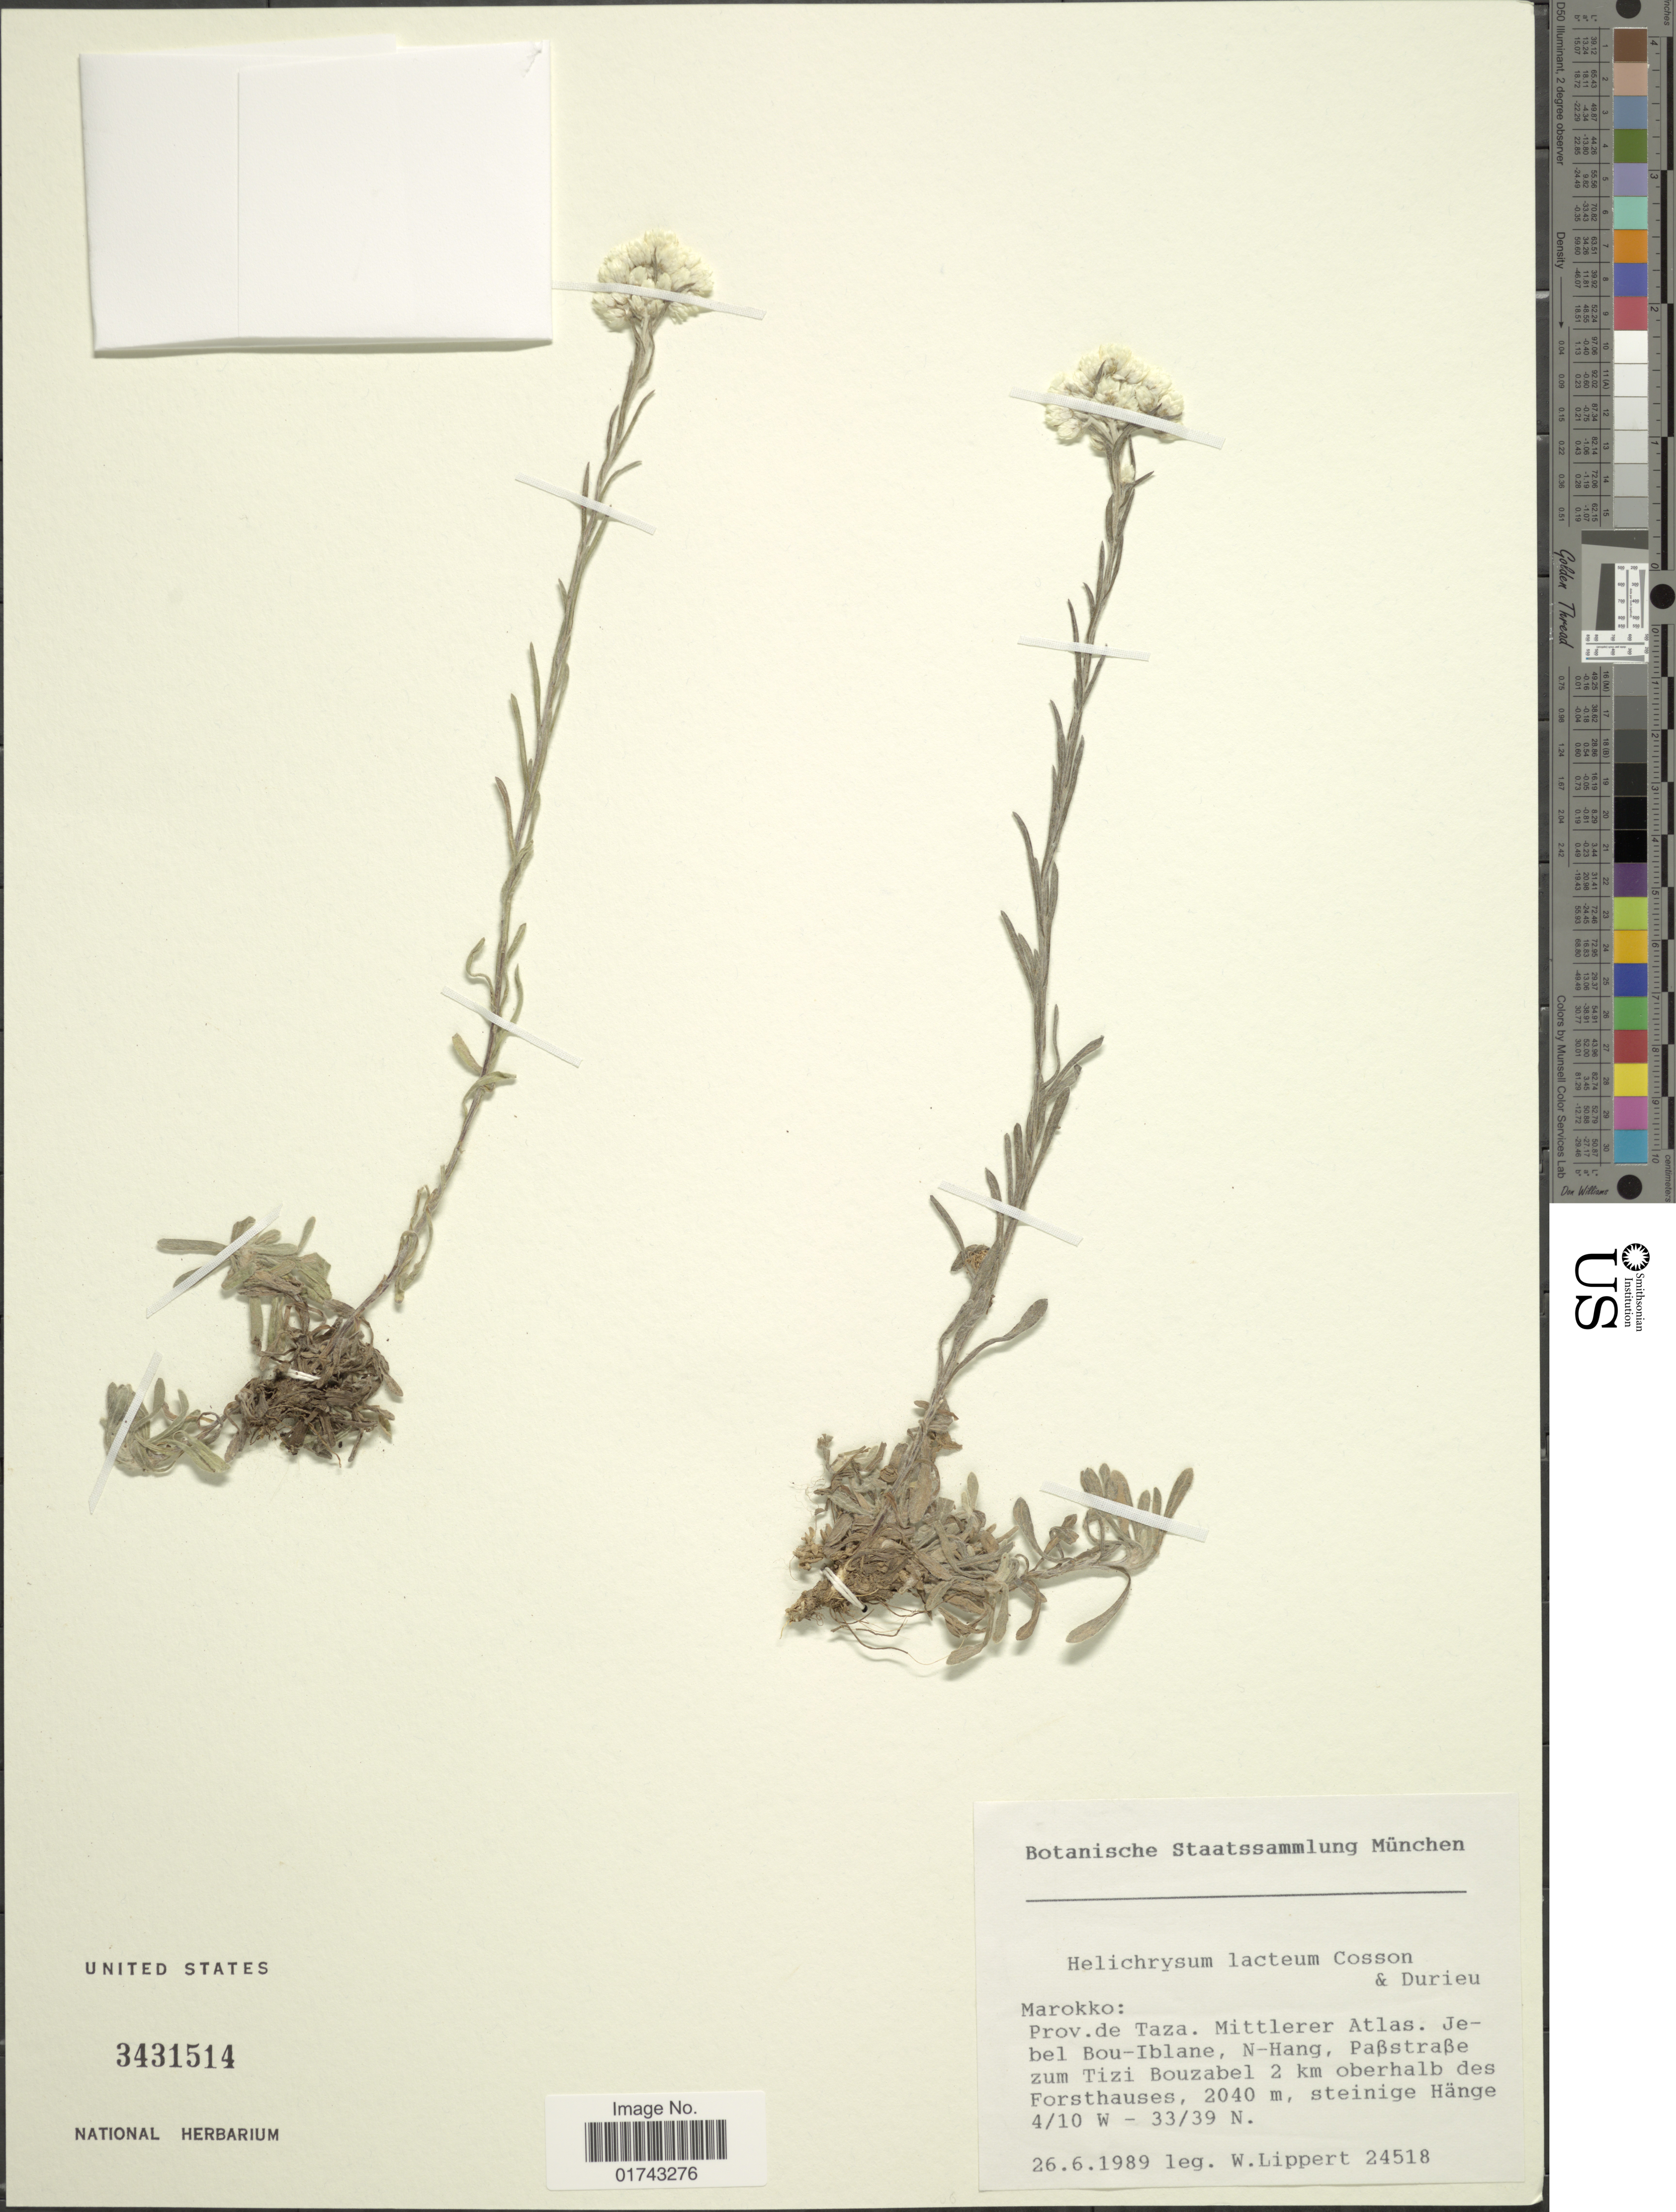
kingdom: Plantae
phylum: Tracheophyta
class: Magnoliopsida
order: Asterales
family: Asteraceae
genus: Helichrysum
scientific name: Helichrysum lacteum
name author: Coss. & Durieu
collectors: W. Lippert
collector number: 24518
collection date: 1989-06-26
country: Morocco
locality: Marokko: Prov. de Taza, Mittlerer Atlas, Jebel Bou-Iblane, N-Hang, Paßstraße zum Tizi Bouzabel 2 km oberhalb des Forsthauses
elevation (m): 2040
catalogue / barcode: US 3431514